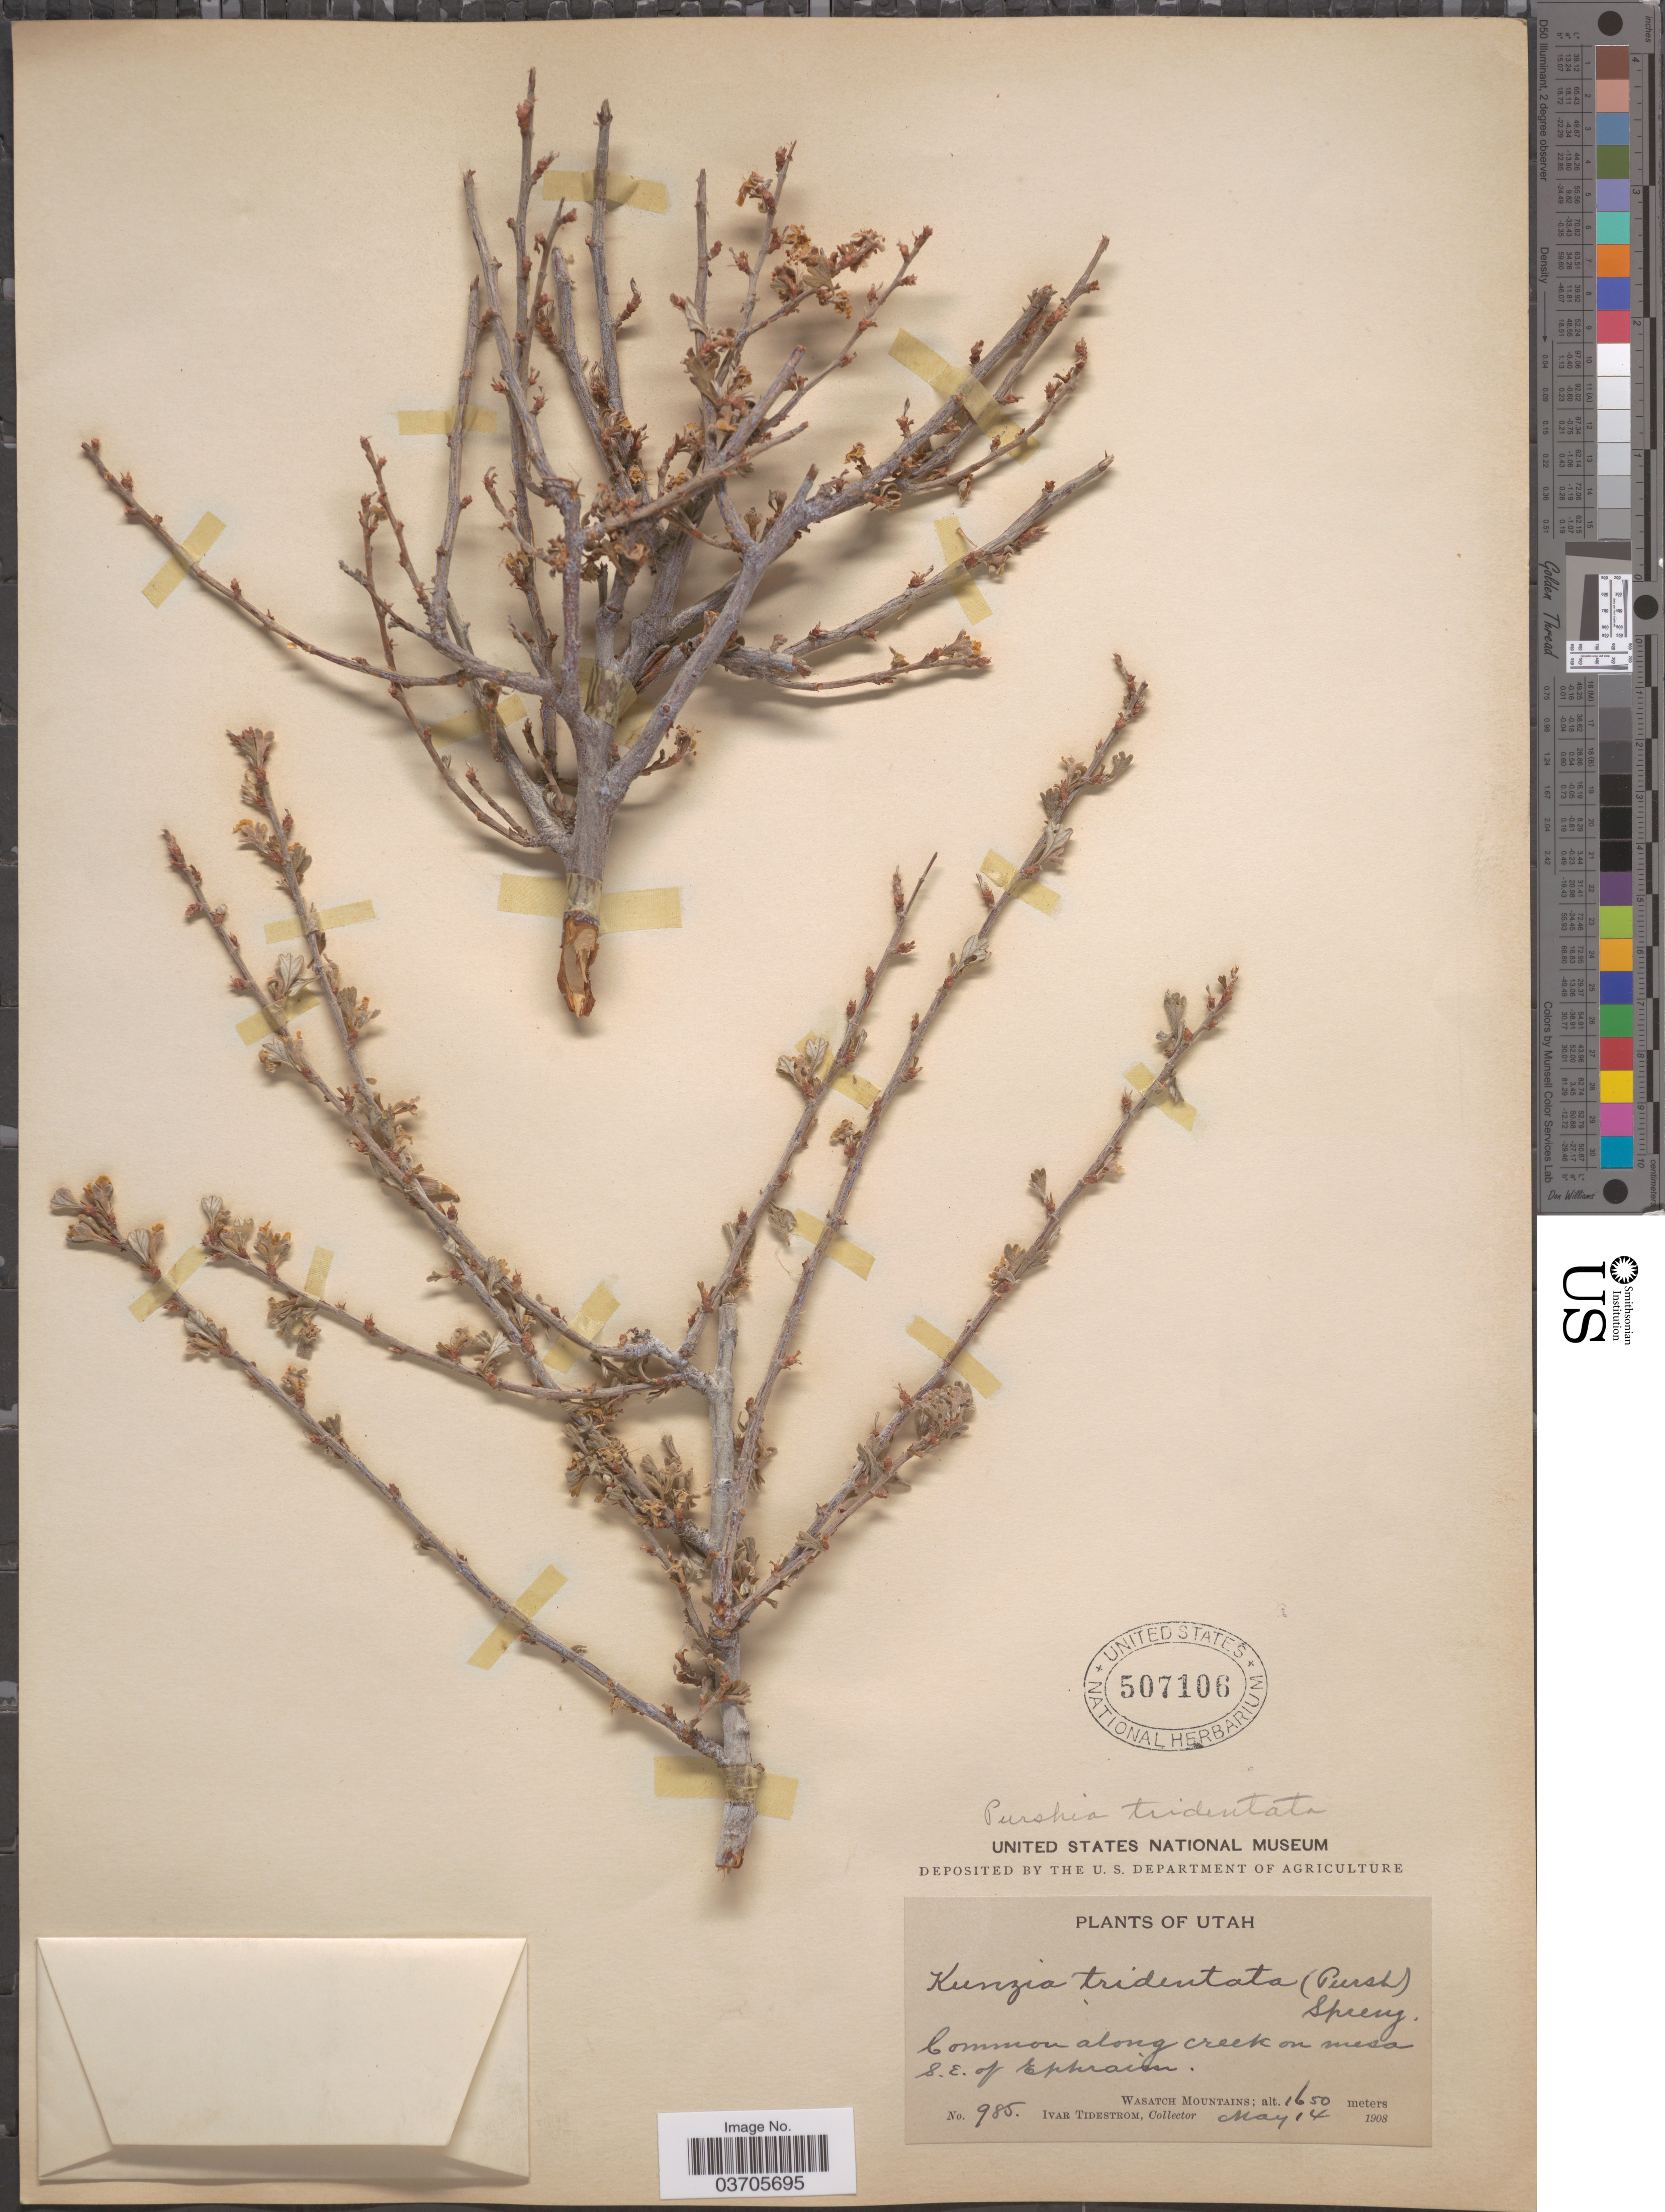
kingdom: Plantae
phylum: Tracheophyta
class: Magnoliopsida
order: Rosales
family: Rosaceae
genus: Purshia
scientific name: Purshia tridentata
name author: (Pursh) DC.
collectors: I. F. Tidestrom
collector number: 985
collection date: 1908-05-14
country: United States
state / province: Utah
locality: Along creek on mesa S.E. of Ephraim. Wasatch Mountains.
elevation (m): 1650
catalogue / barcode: US 507106